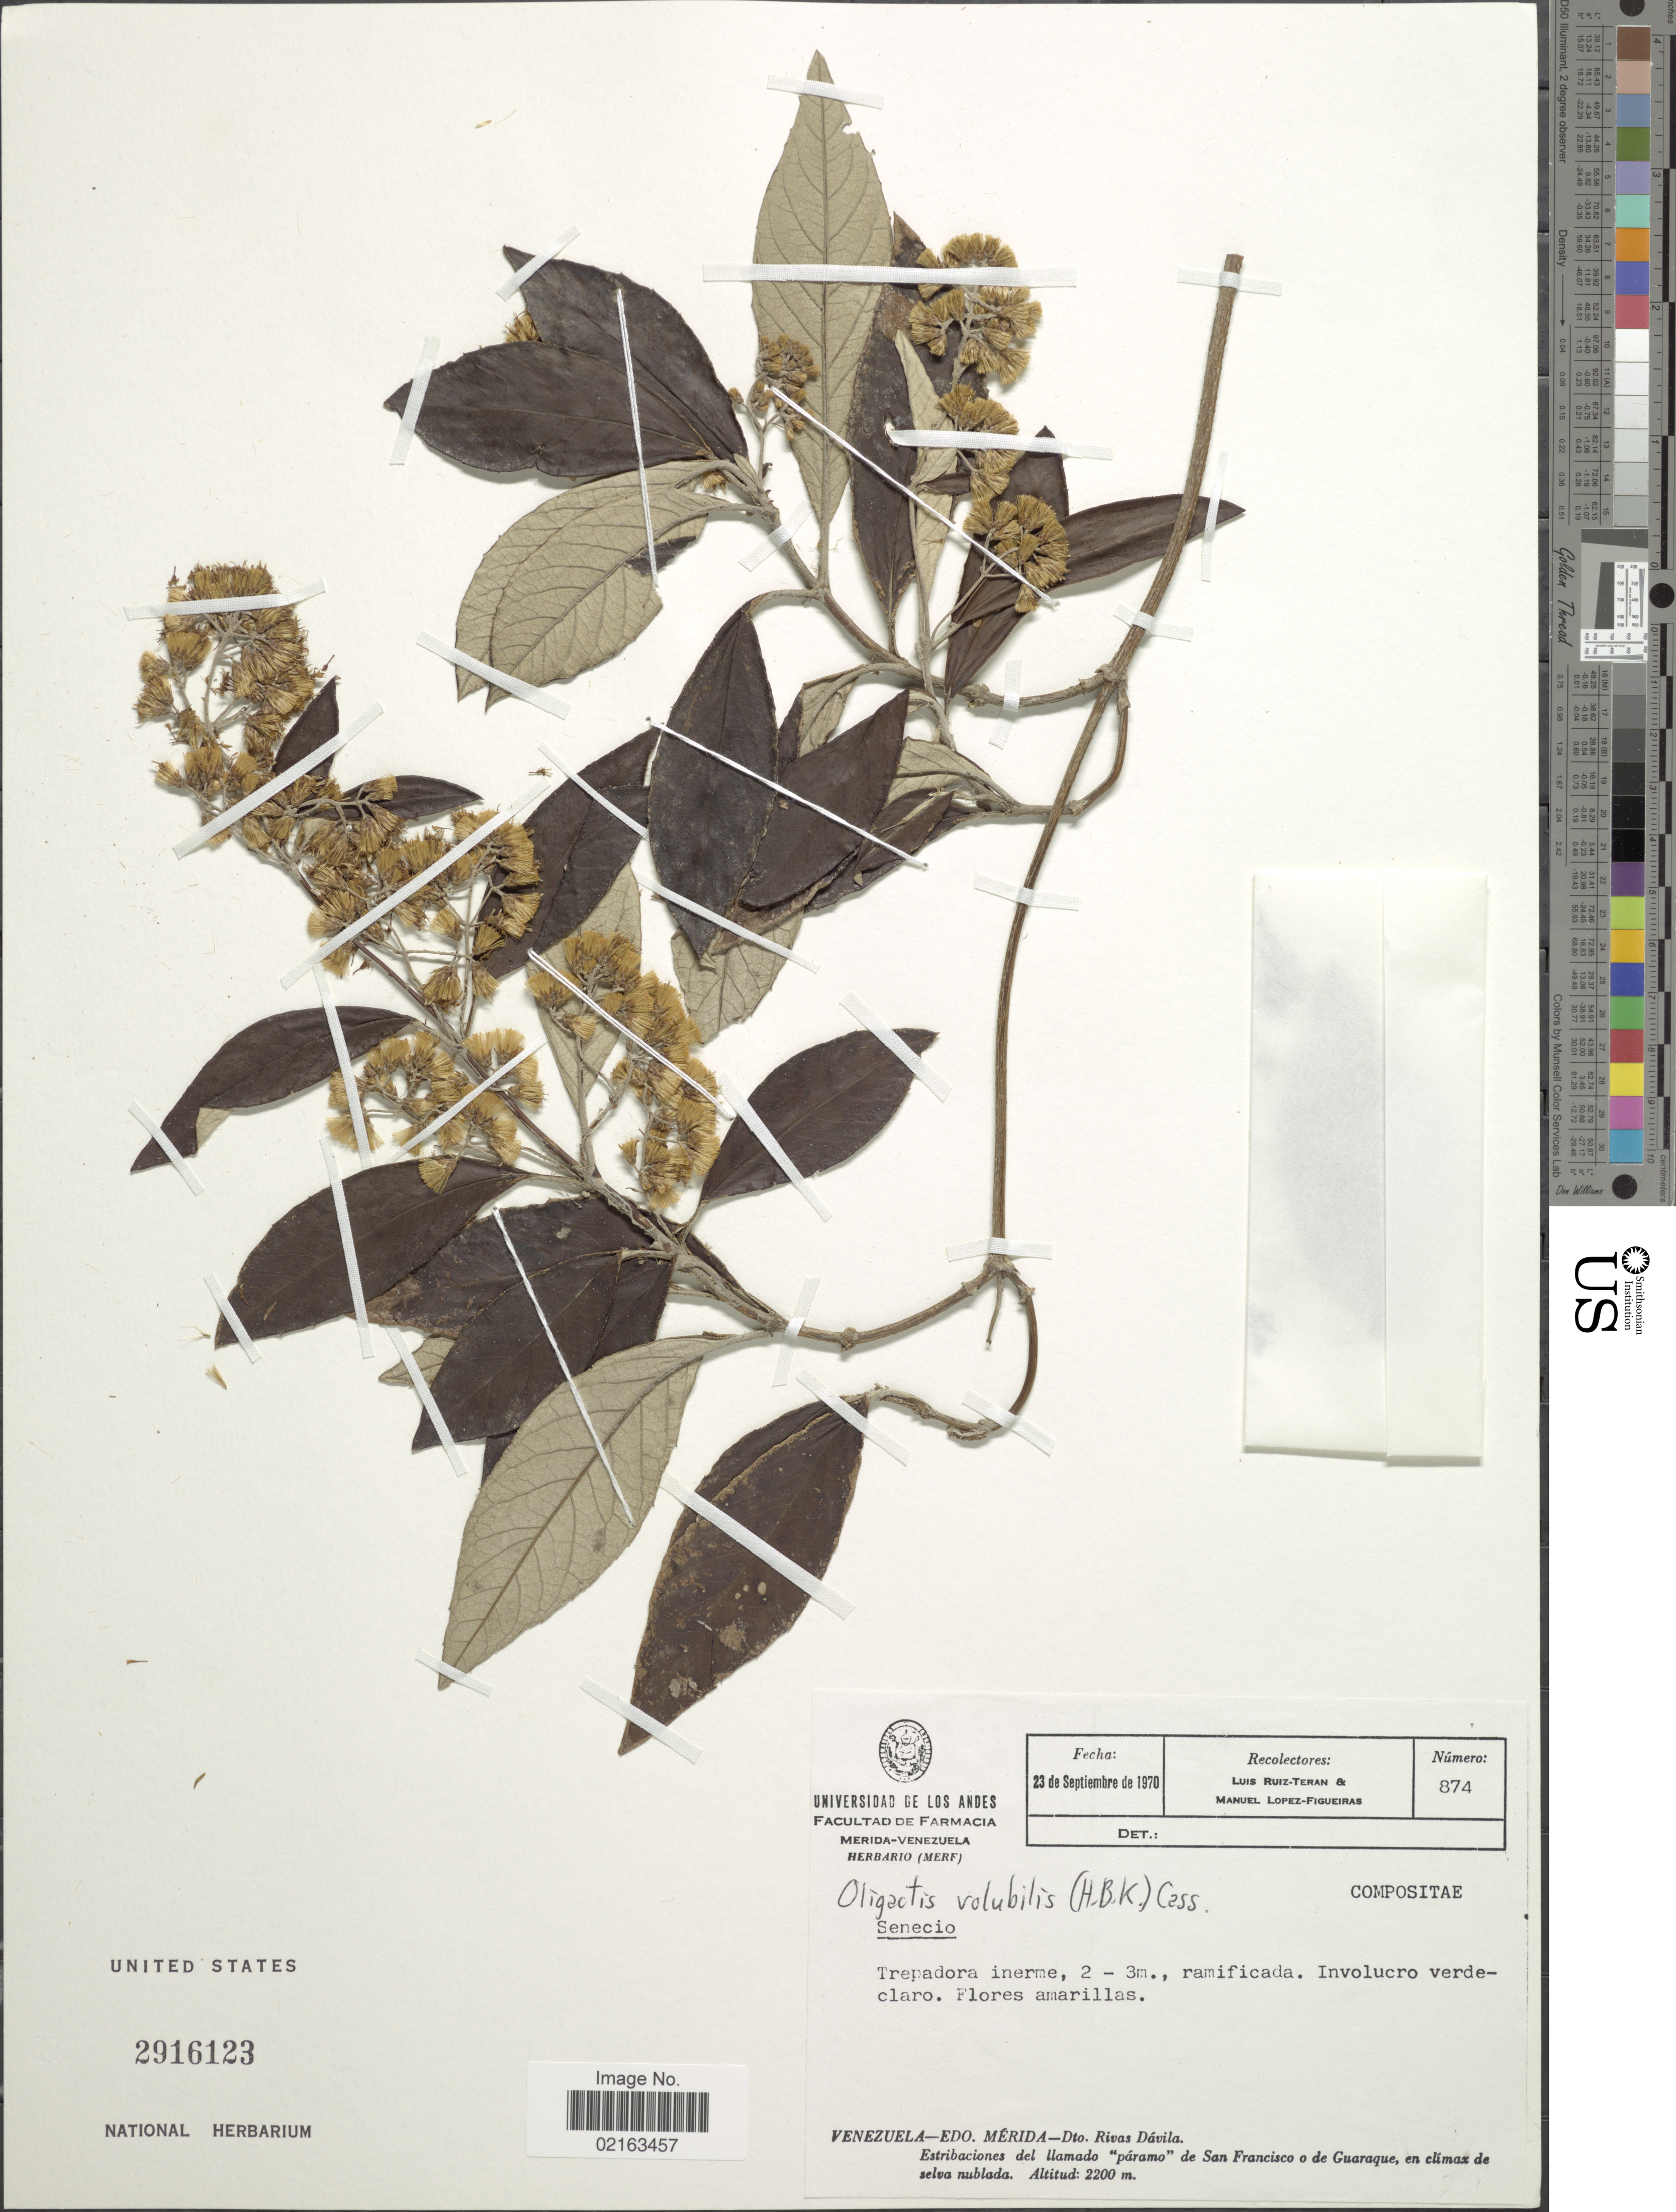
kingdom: Plantae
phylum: Tracheophyta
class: Magnoliopsida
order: Asterales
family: Asteraceae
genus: Oligactis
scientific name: Oligactis volubilis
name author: (Kunth) Cass.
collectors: L. Teran & M. López Figueiras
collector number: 874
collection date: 1970-09-23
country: Venezuela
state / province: Mérida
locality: Venezuela-Edo. Mérida-Dto. Rivas Dávila. Estribaciones del llamado "páramo" de San Francisco o de Guaraque, en clímax de selva nublada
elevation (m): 2200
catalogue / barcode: US 2916123